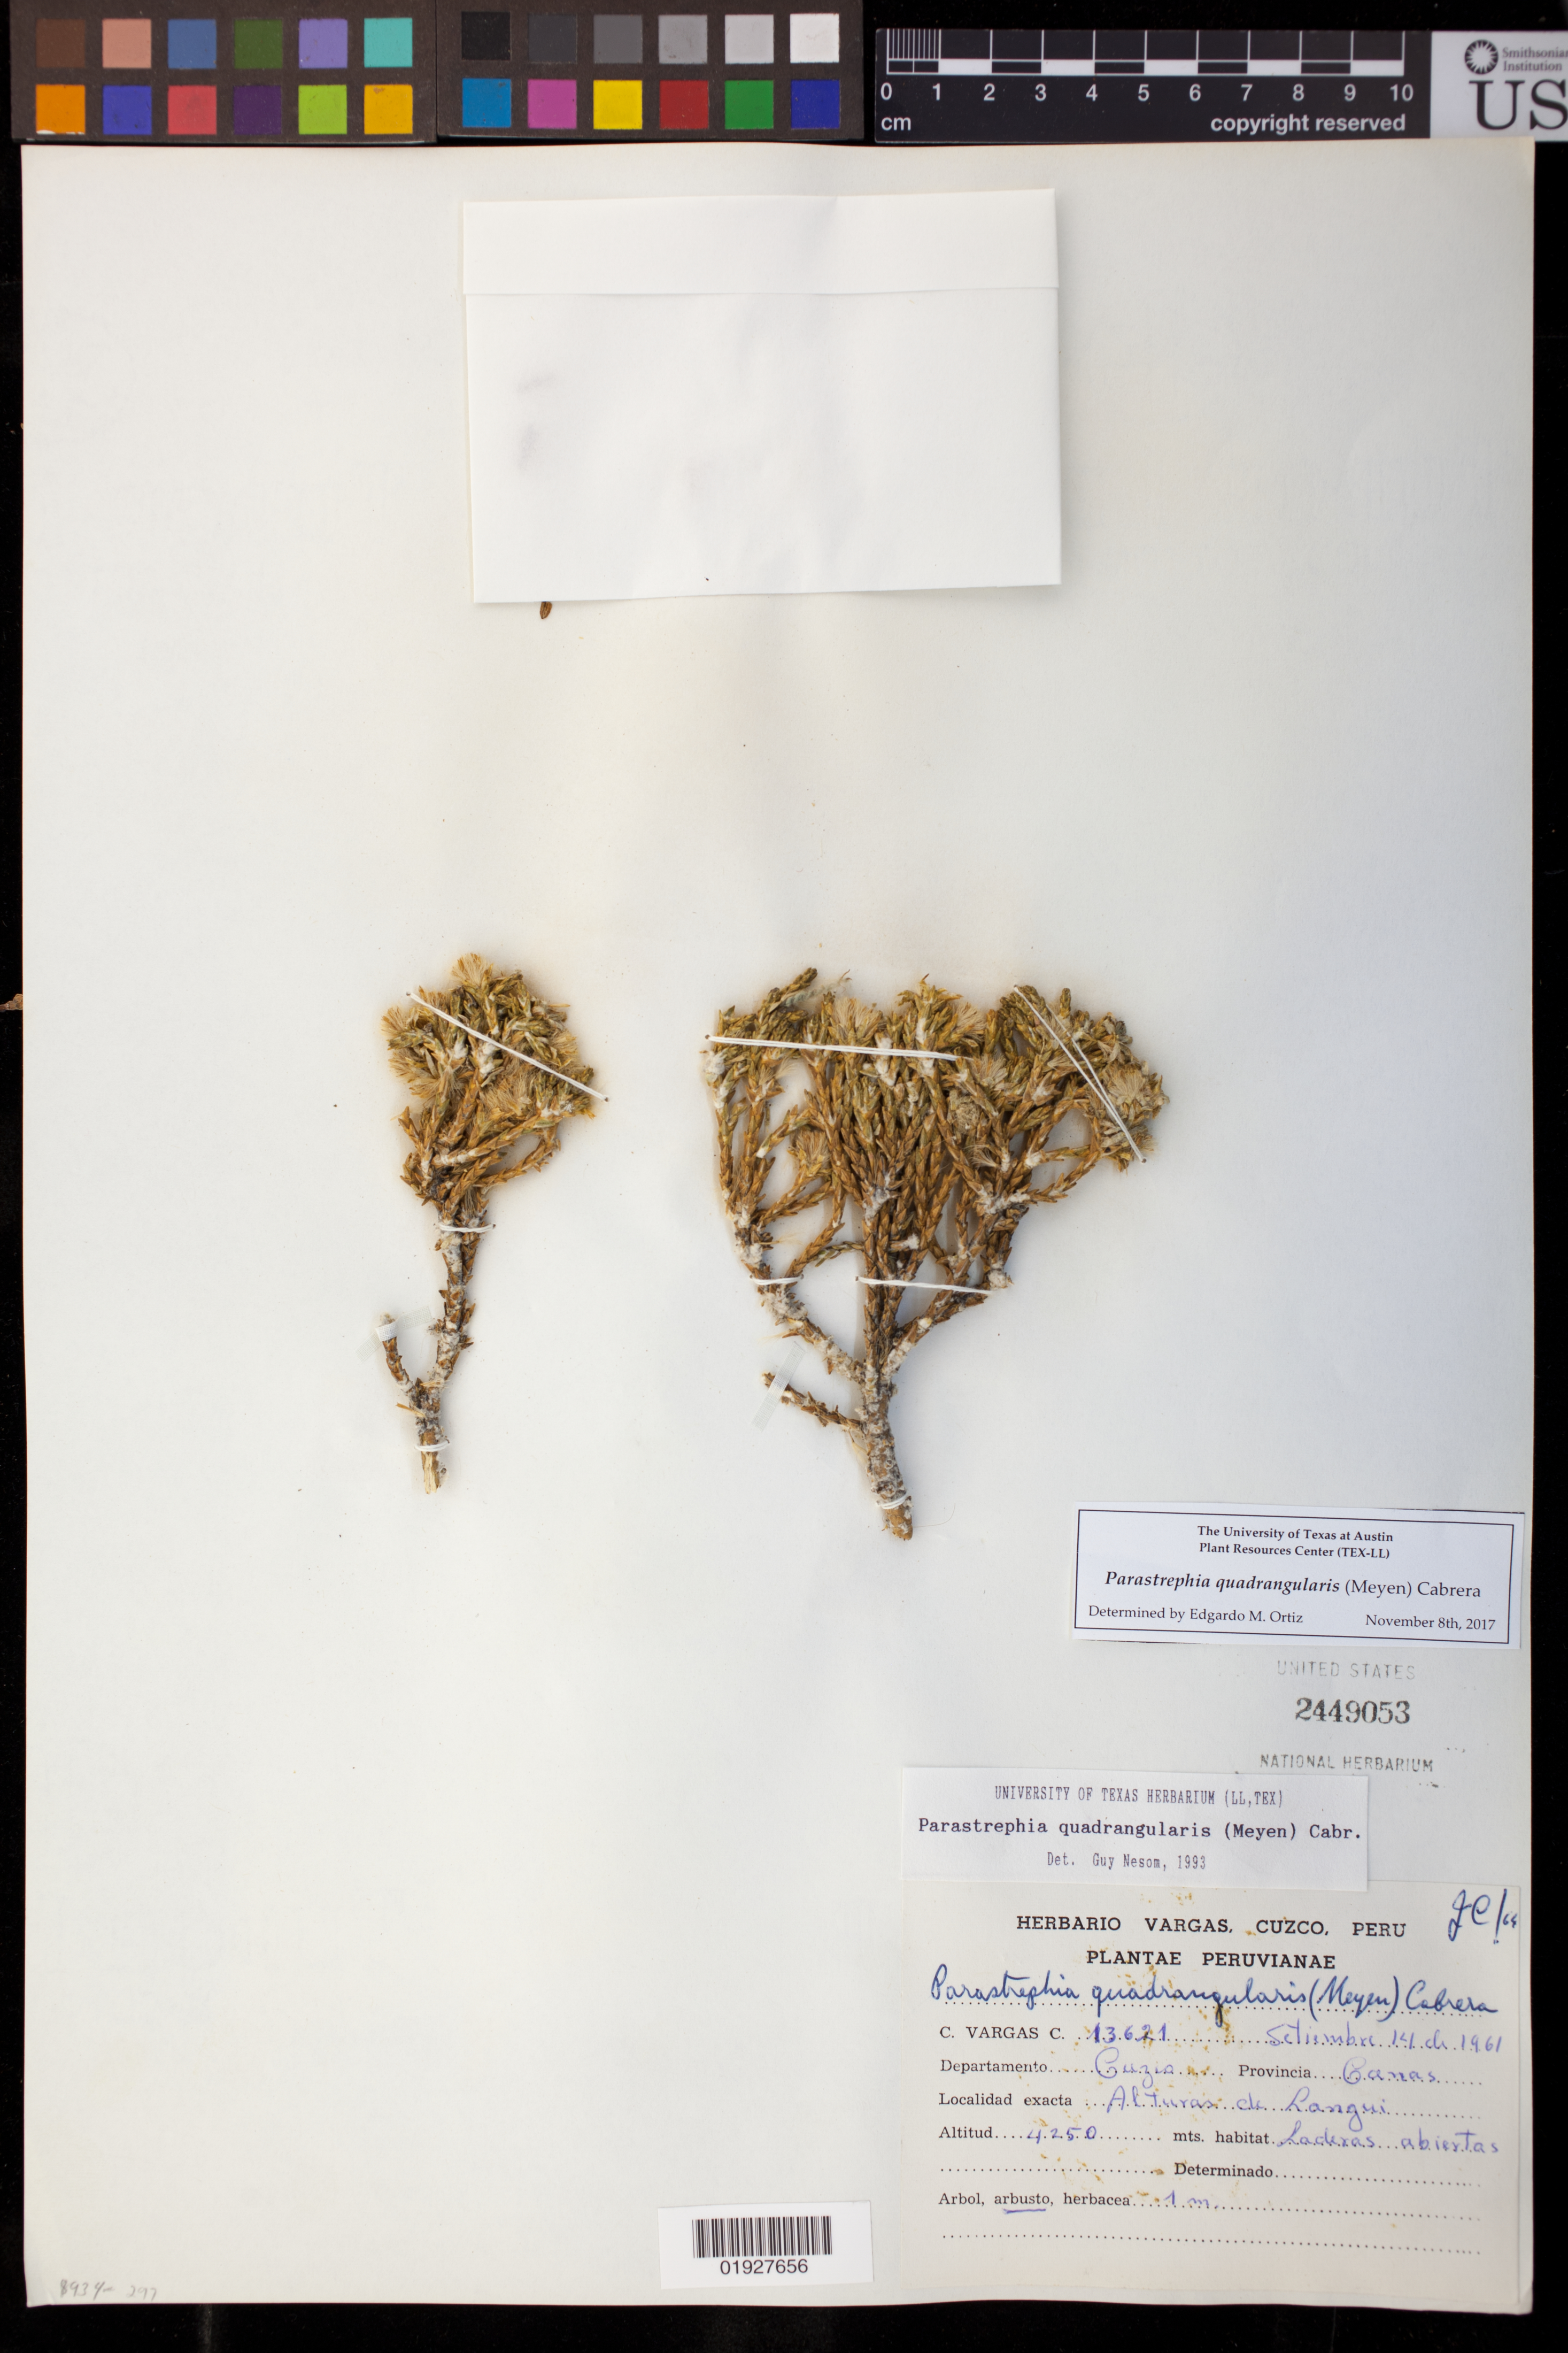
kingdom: Plantae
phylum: Tracheophyta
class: Magnoliopsida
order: Asterales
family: Asteraceae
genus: Parastrephia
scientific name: Parastrephia quadrangularis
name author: (Meyen) Cabrera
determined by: Ortiz, E. M.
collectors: C. Vargas Calderón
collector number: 13621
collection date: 1961-09-14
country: Peru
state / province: Cusco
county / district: Canas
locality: Alturas de Langui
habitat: Lachras abiertas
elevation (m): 4250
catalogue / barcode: US 2449053